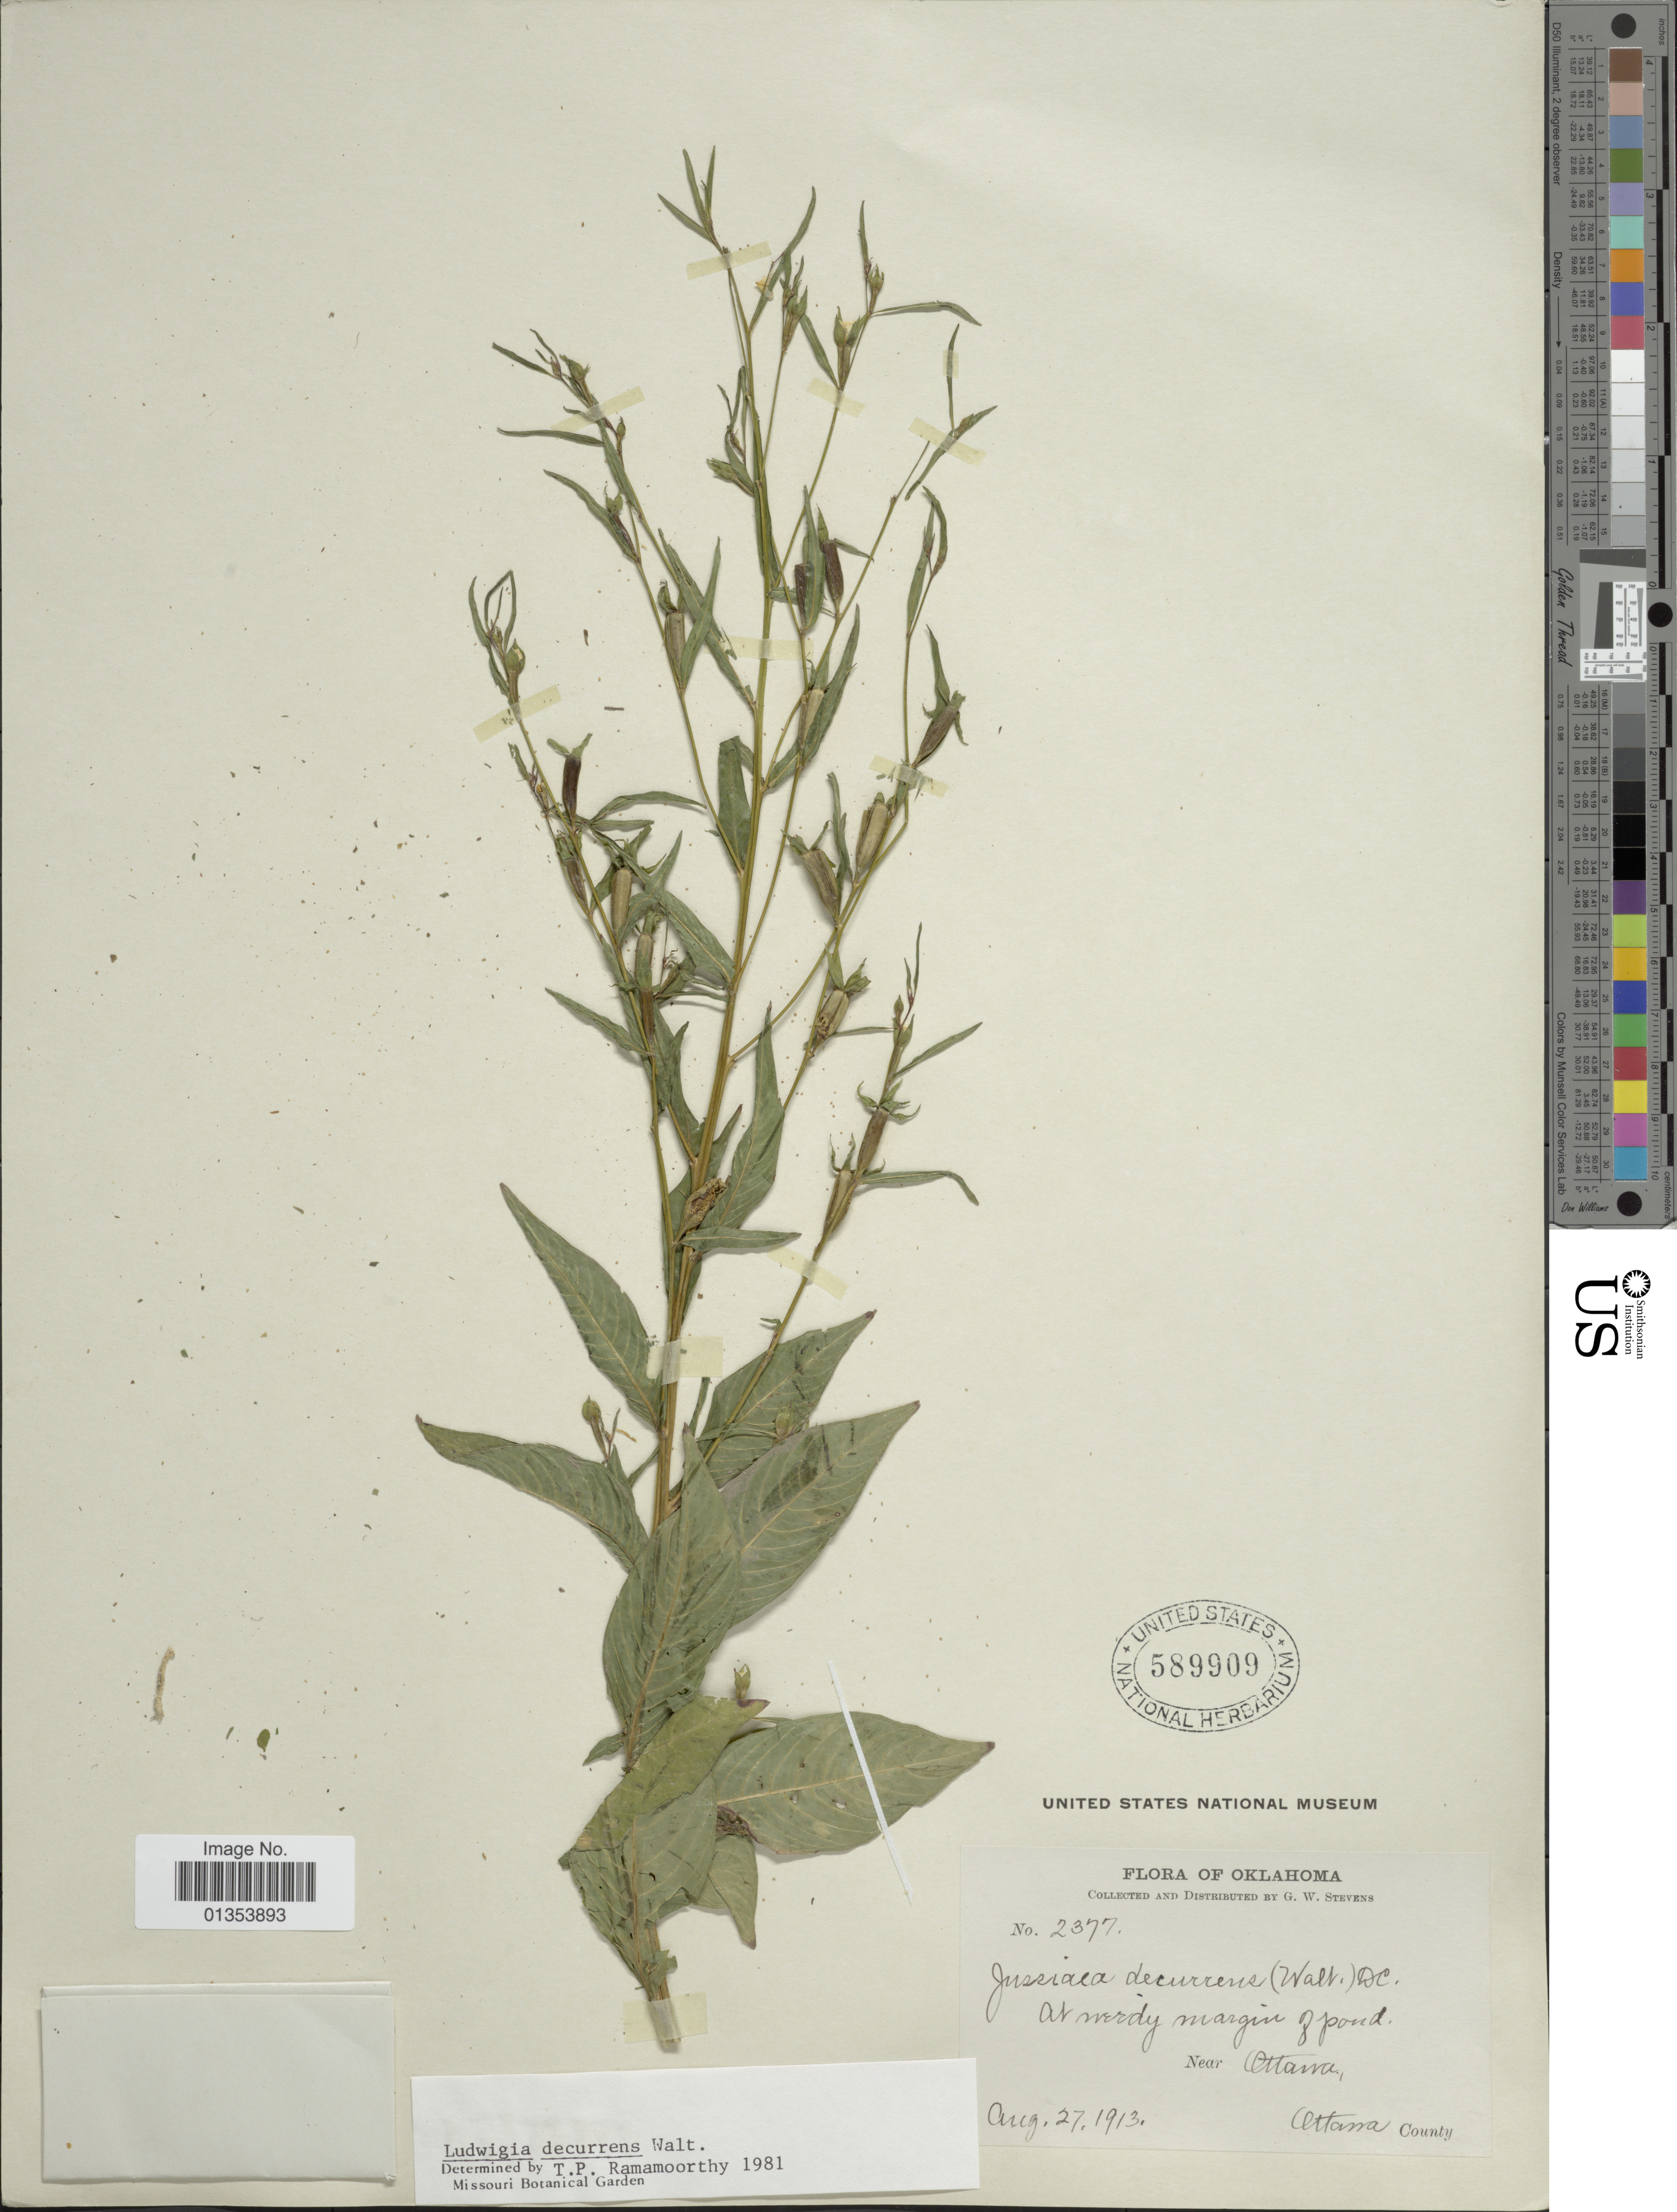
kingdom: Plantae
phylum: Tracheophyta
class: Magnoliopsida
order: Myrtales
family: Onagraceae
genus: Ludwigia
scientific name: Ludwigia decurrens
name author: Walter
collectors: G. W. Stevens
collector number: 2377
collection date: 1913-08-27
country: United States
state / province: Oklahoma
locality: Near Ottawa, Ottawa County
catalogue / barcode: US 589909